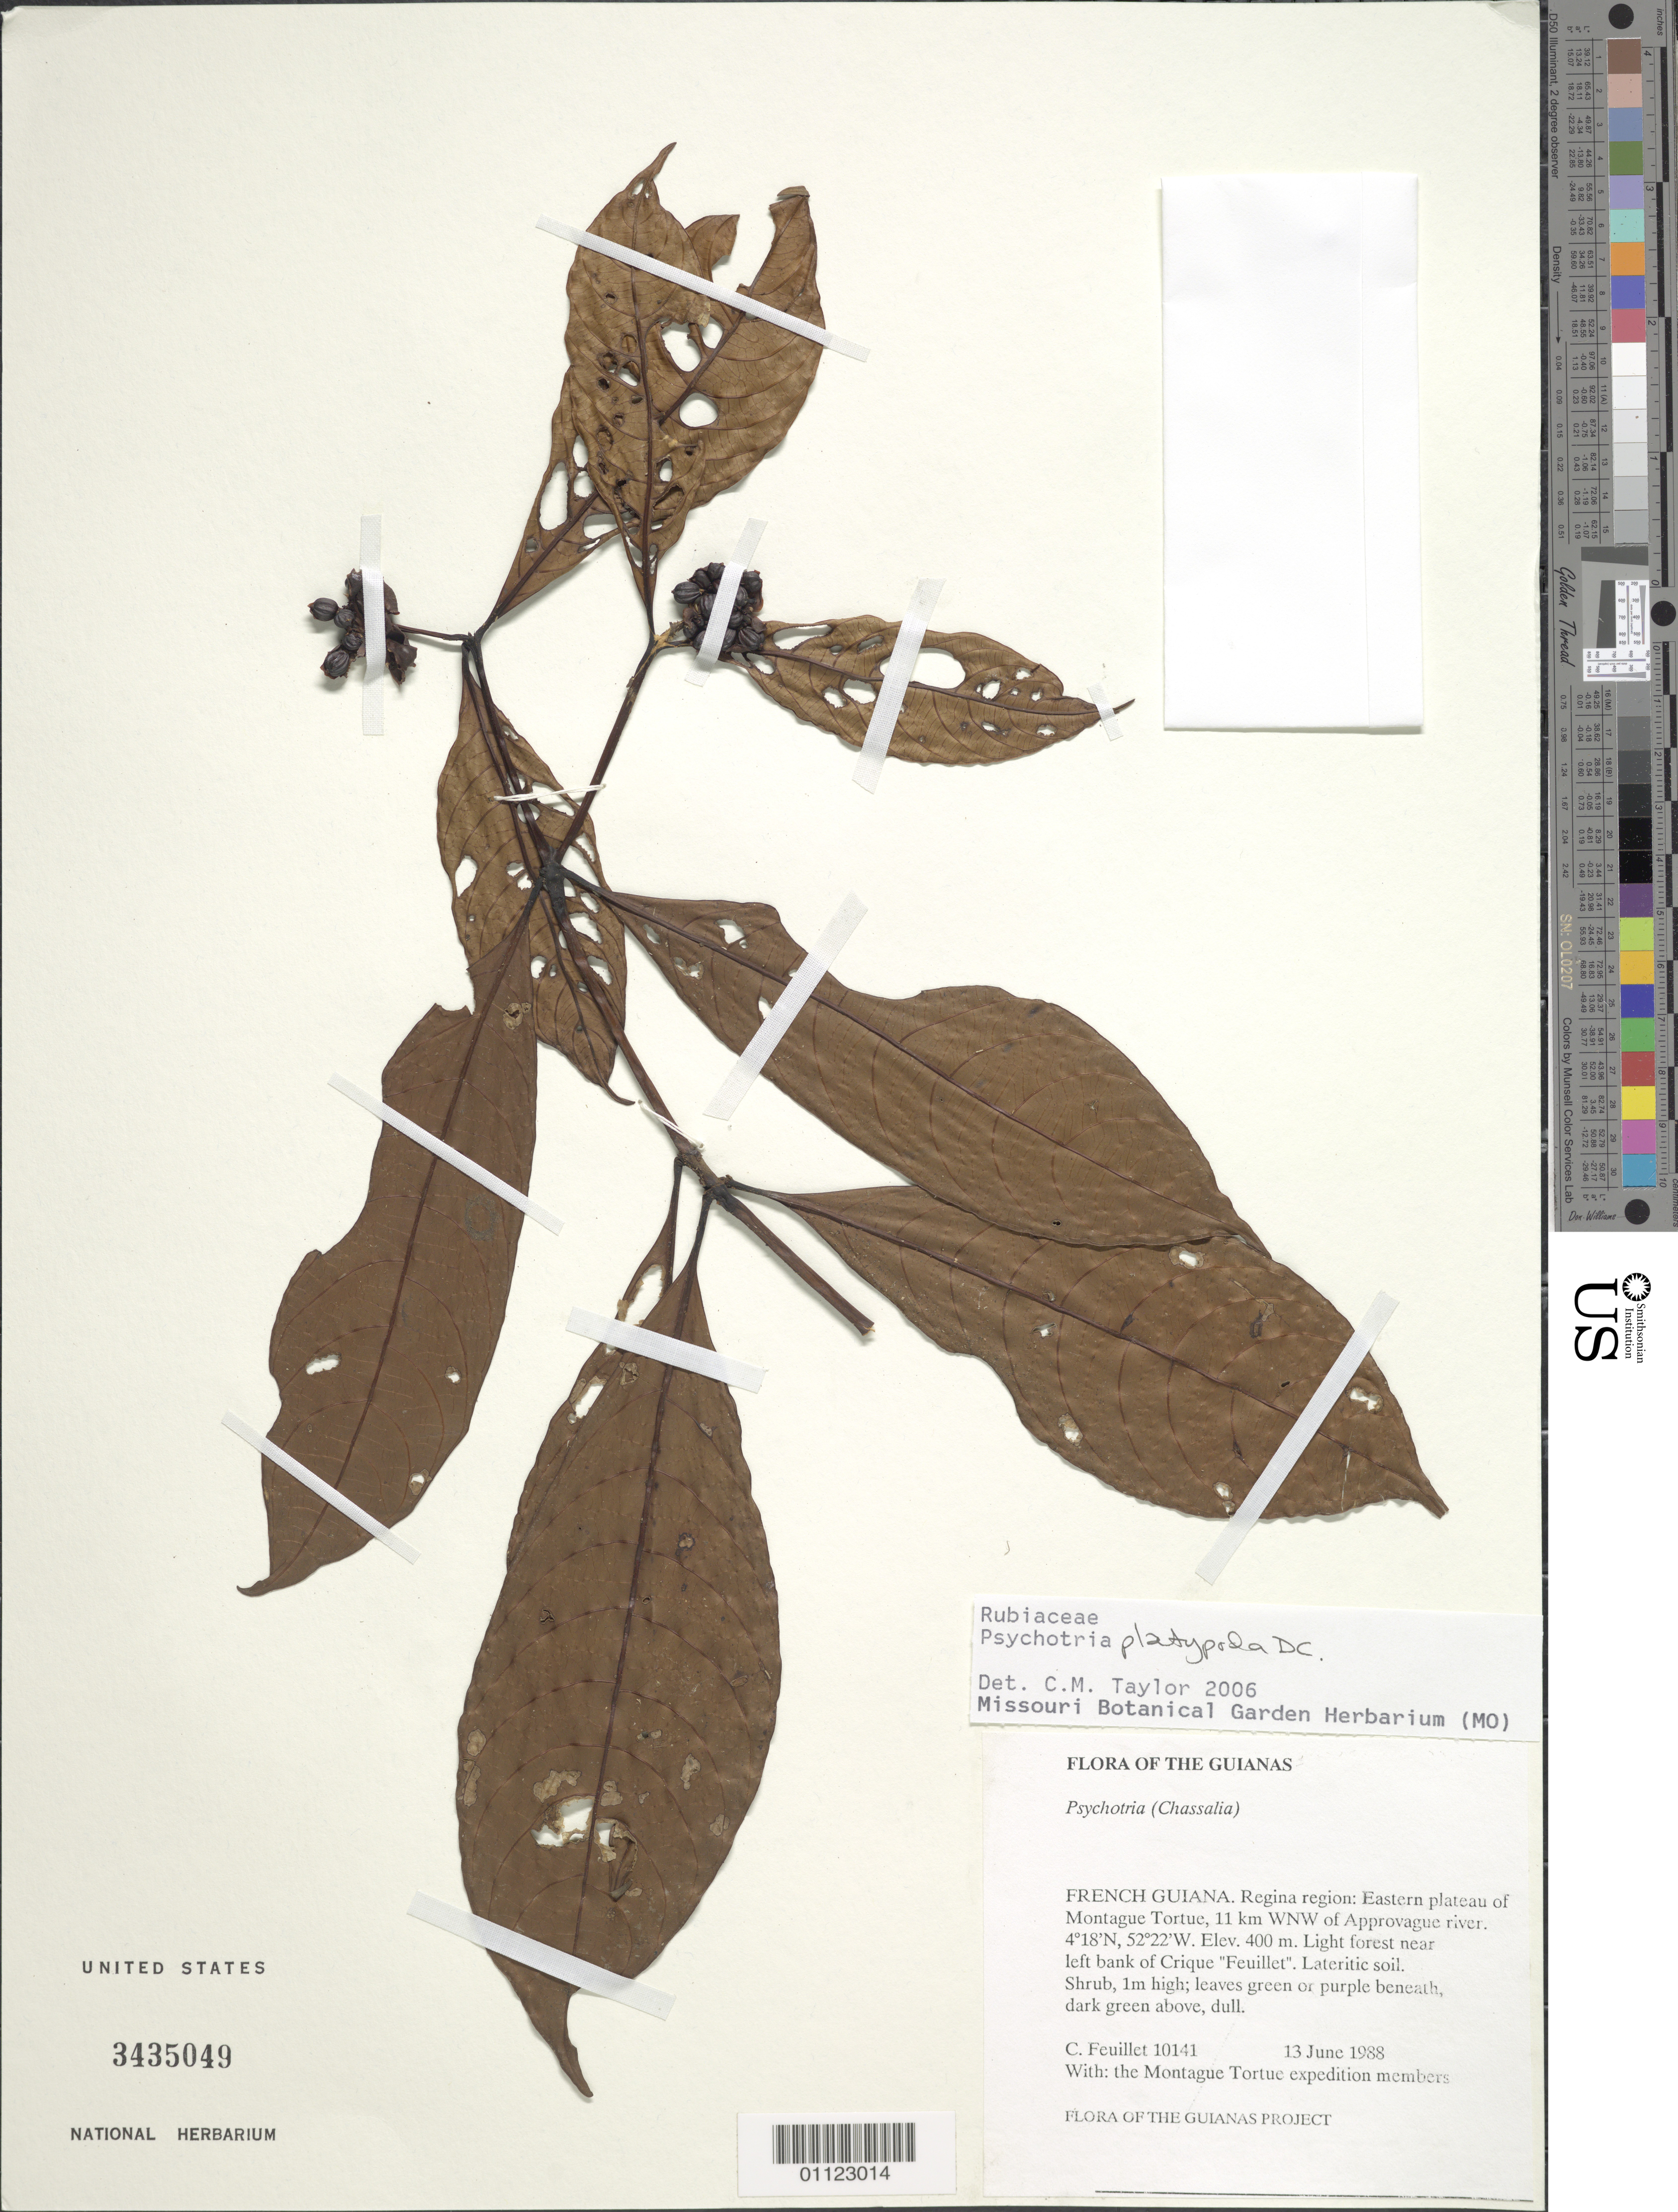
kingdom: Plantae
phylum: Tracheophyta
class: Magnoliopsida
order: Gentianales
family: Rubiaceae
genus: Palicourea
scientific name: Palicourea dichotoma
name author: (Rudge) Delprete & J.H. Kirkbr.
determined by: Kirkbride, J. H., Jr.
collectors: C. Feuillet & Montagne Torte Exped. members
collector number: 10141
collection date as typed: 13 June 1988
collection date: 1988-06-13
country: French Guiana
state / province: Cayenne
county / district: Regina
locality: Eastern plateau of Montagne Tortue, 11 km WNW of Approuague river. Near left bank Crique "Feuillet"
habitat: Light forest. Lateritic soil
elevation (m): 400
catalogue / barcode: US 3435049